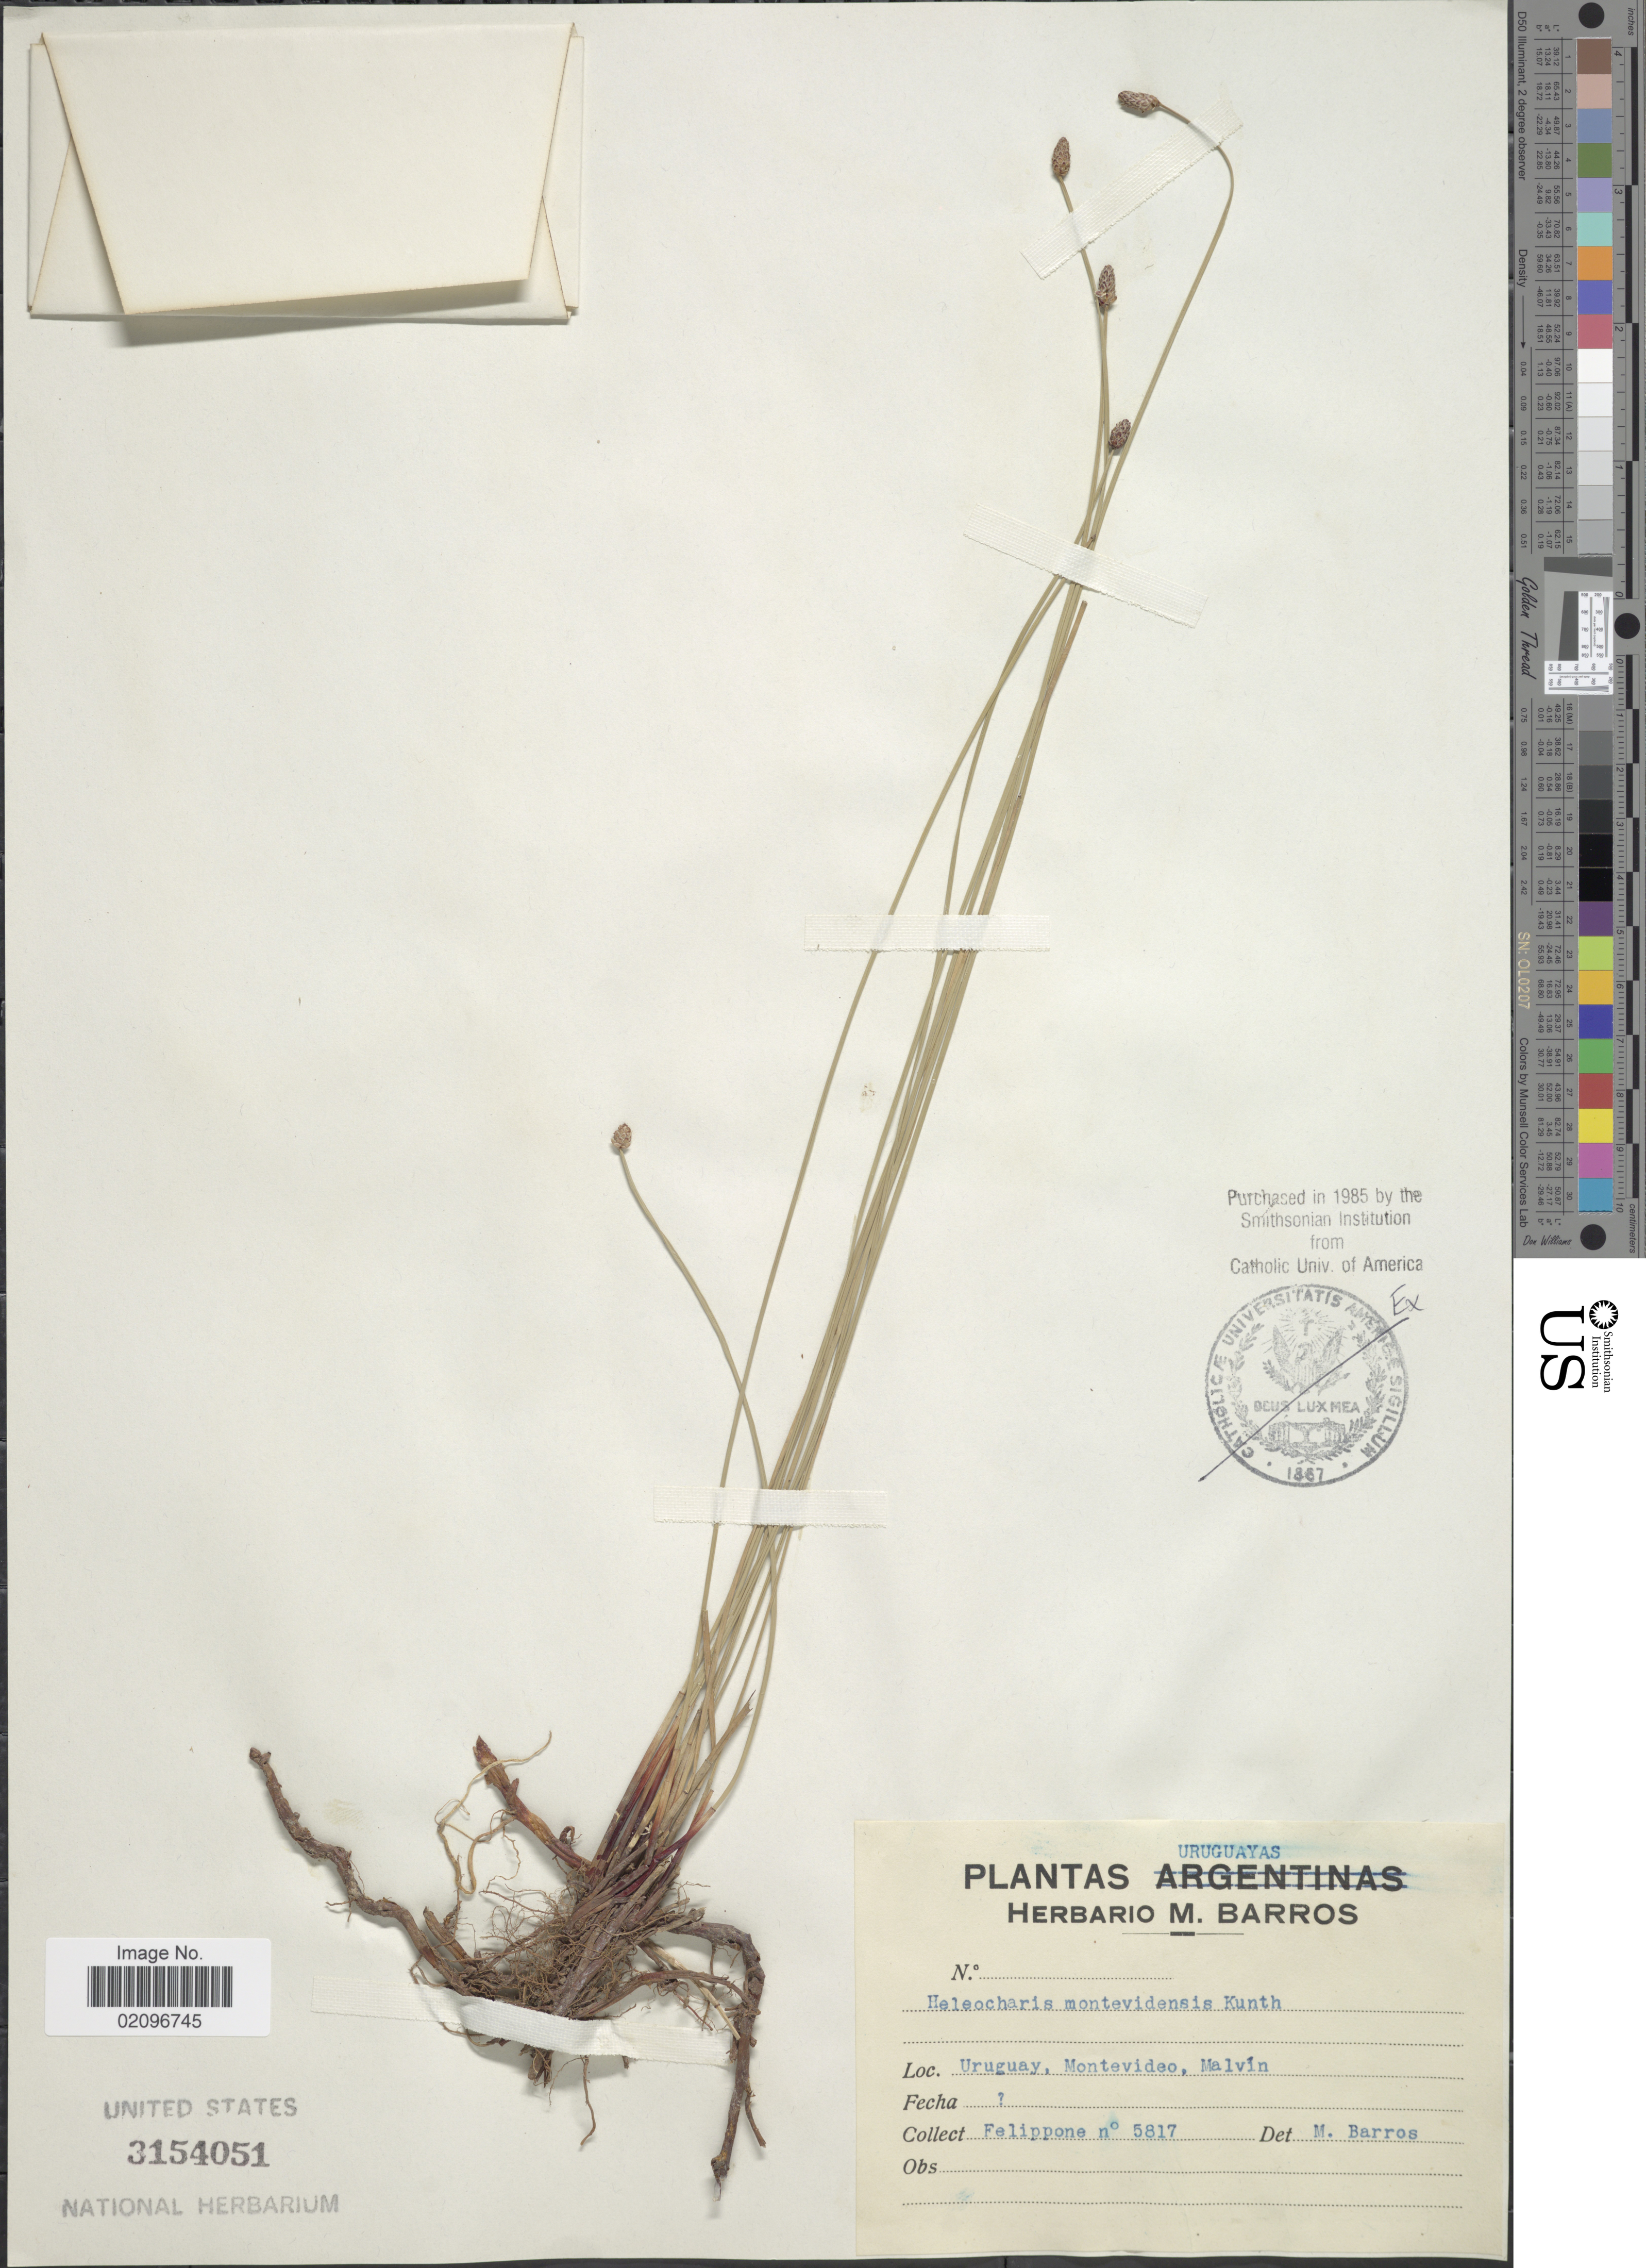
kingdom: Plantae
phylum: Tracheophyta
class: Liliopsida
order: Poales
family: Cyperaceae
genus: Eleocharis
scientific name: Eleocharis montevidensis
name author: Kunth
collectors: F. Felippone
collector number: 5817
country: Uruguay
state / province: Montevideo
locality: Uruguay, Montevideo, Malvin.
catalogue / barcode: US 3154051